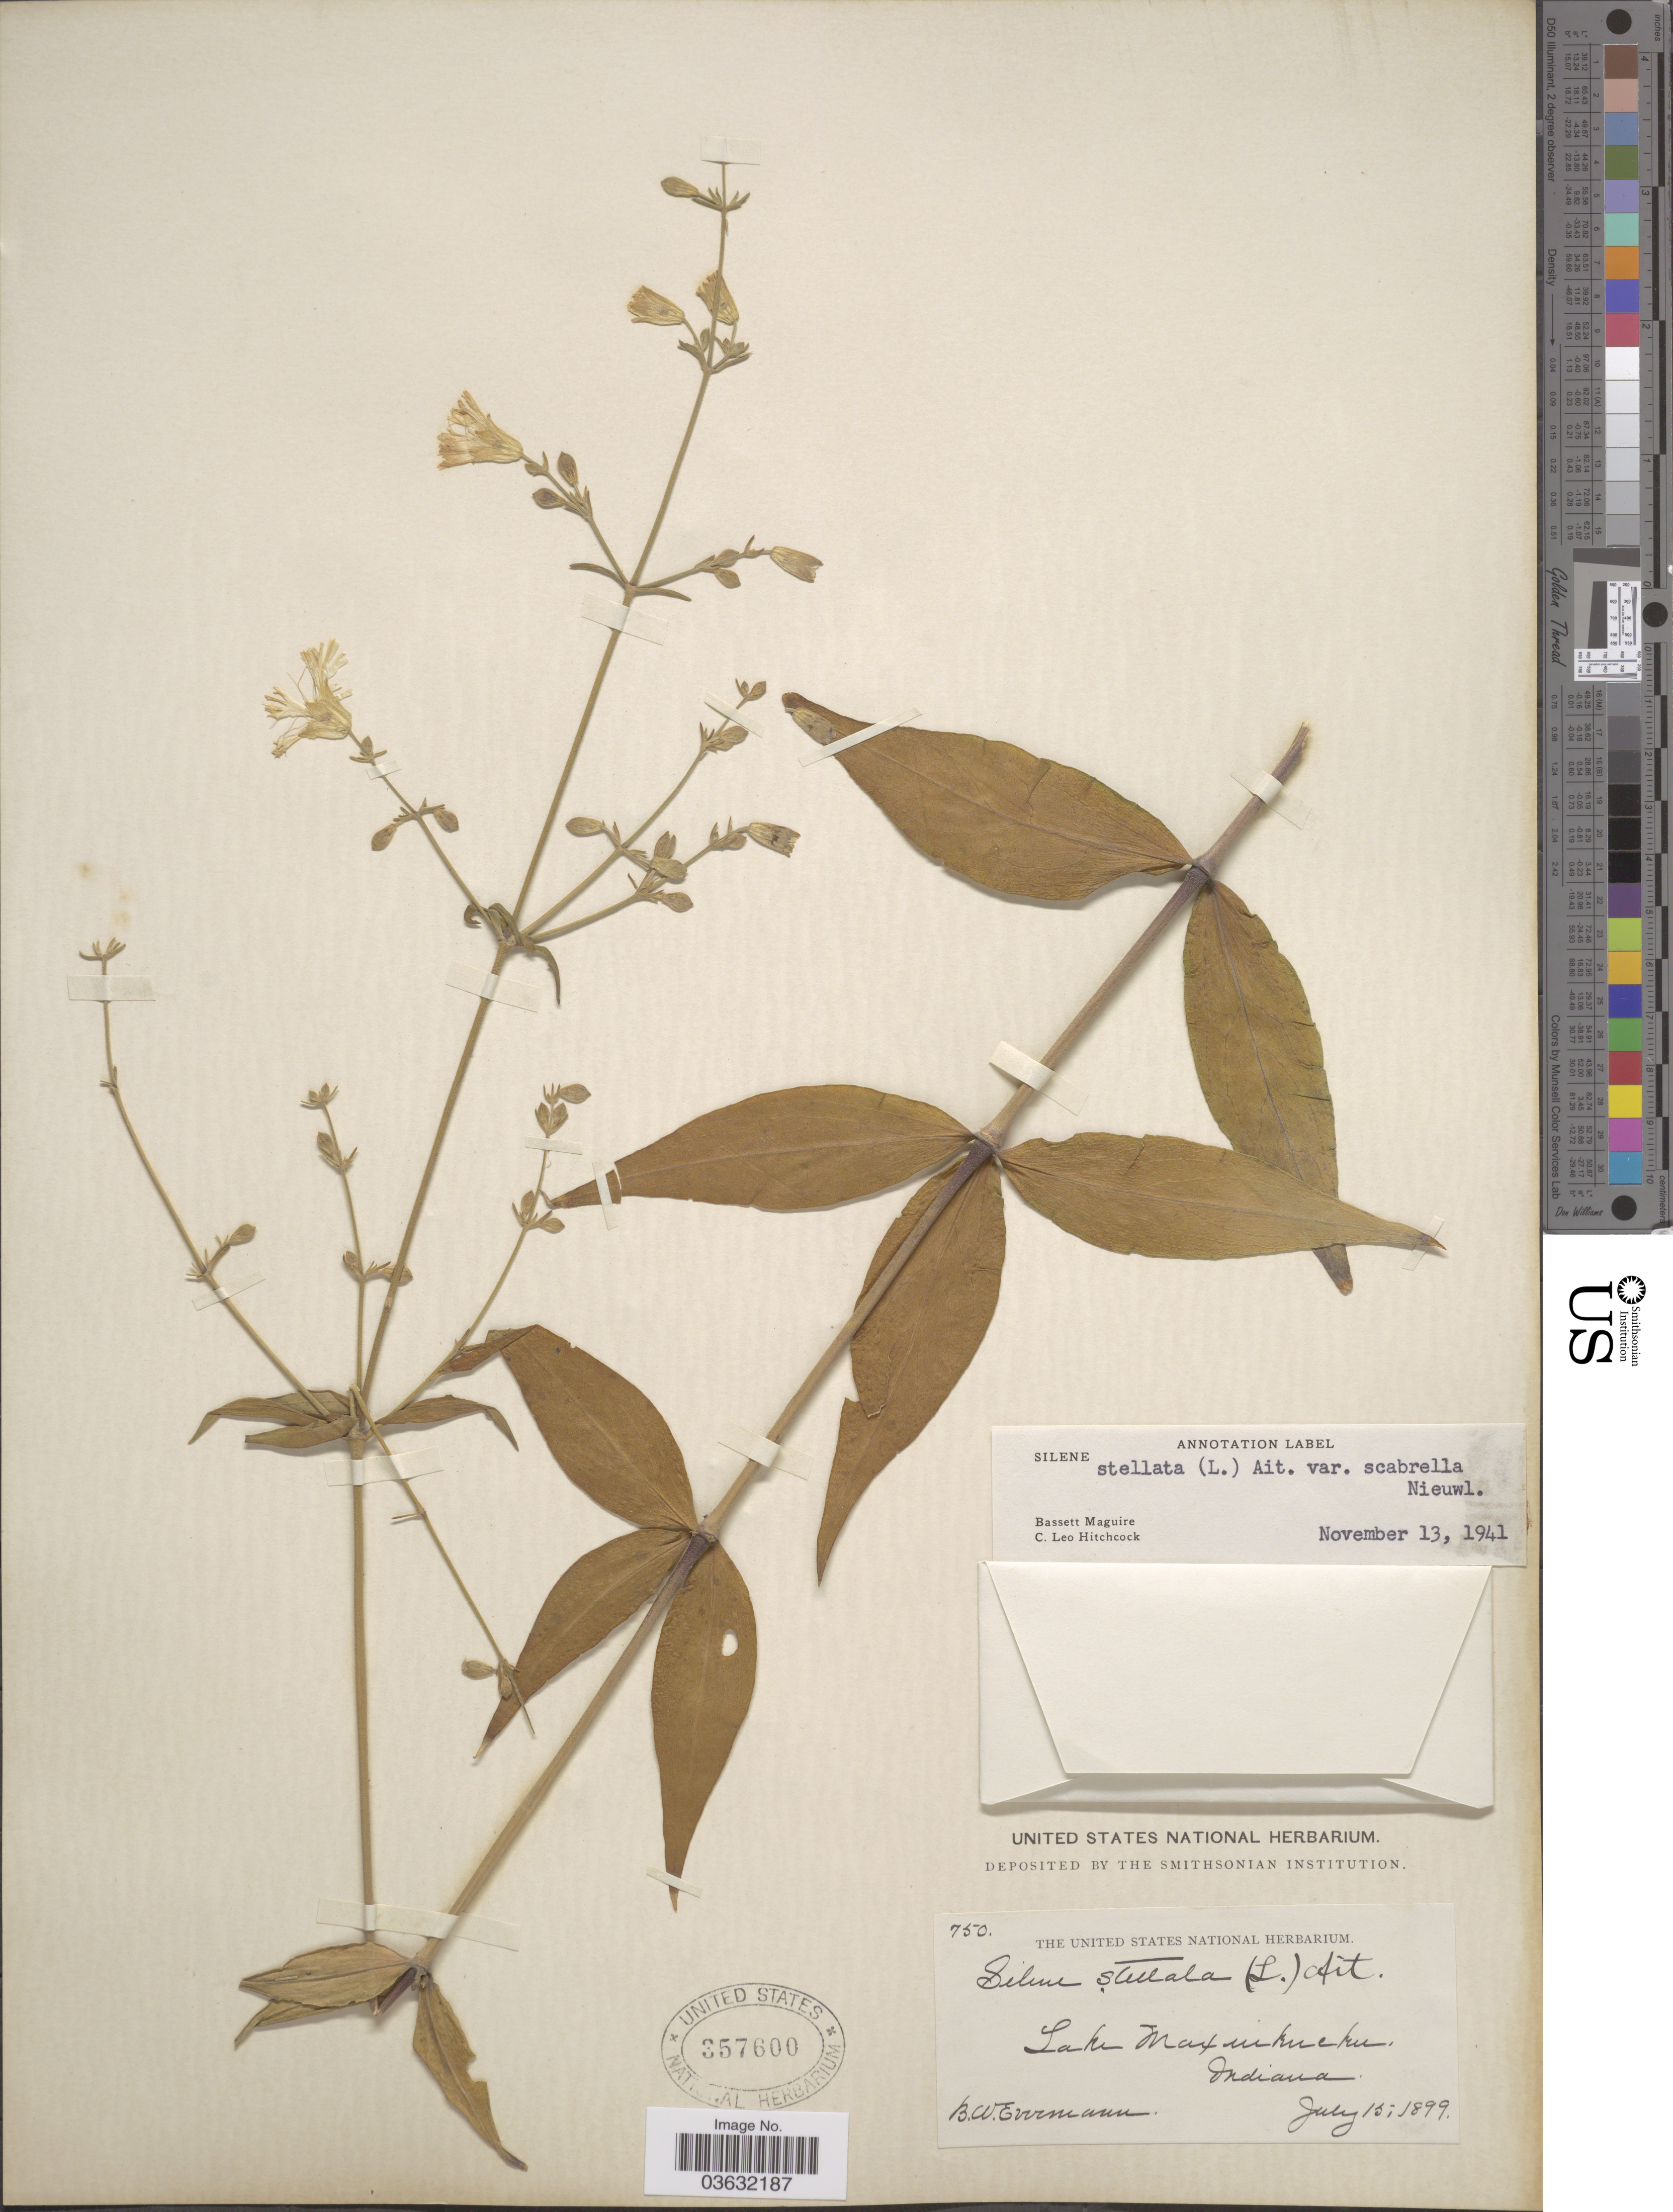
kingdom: Plantae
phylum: Tracheophyta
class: Magnoliopsida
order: Caryophyllales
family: Caryophyllaceae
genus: Silene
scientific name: Silene stellata var. scabrella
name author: (Nieuwl.) E.J. Palmer & Steyerm.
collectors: B. W. Evermann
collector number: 750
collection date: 1899-07-15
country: United States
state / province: Indiana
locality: Lake Maxinkuckee.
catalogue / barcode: US 357600